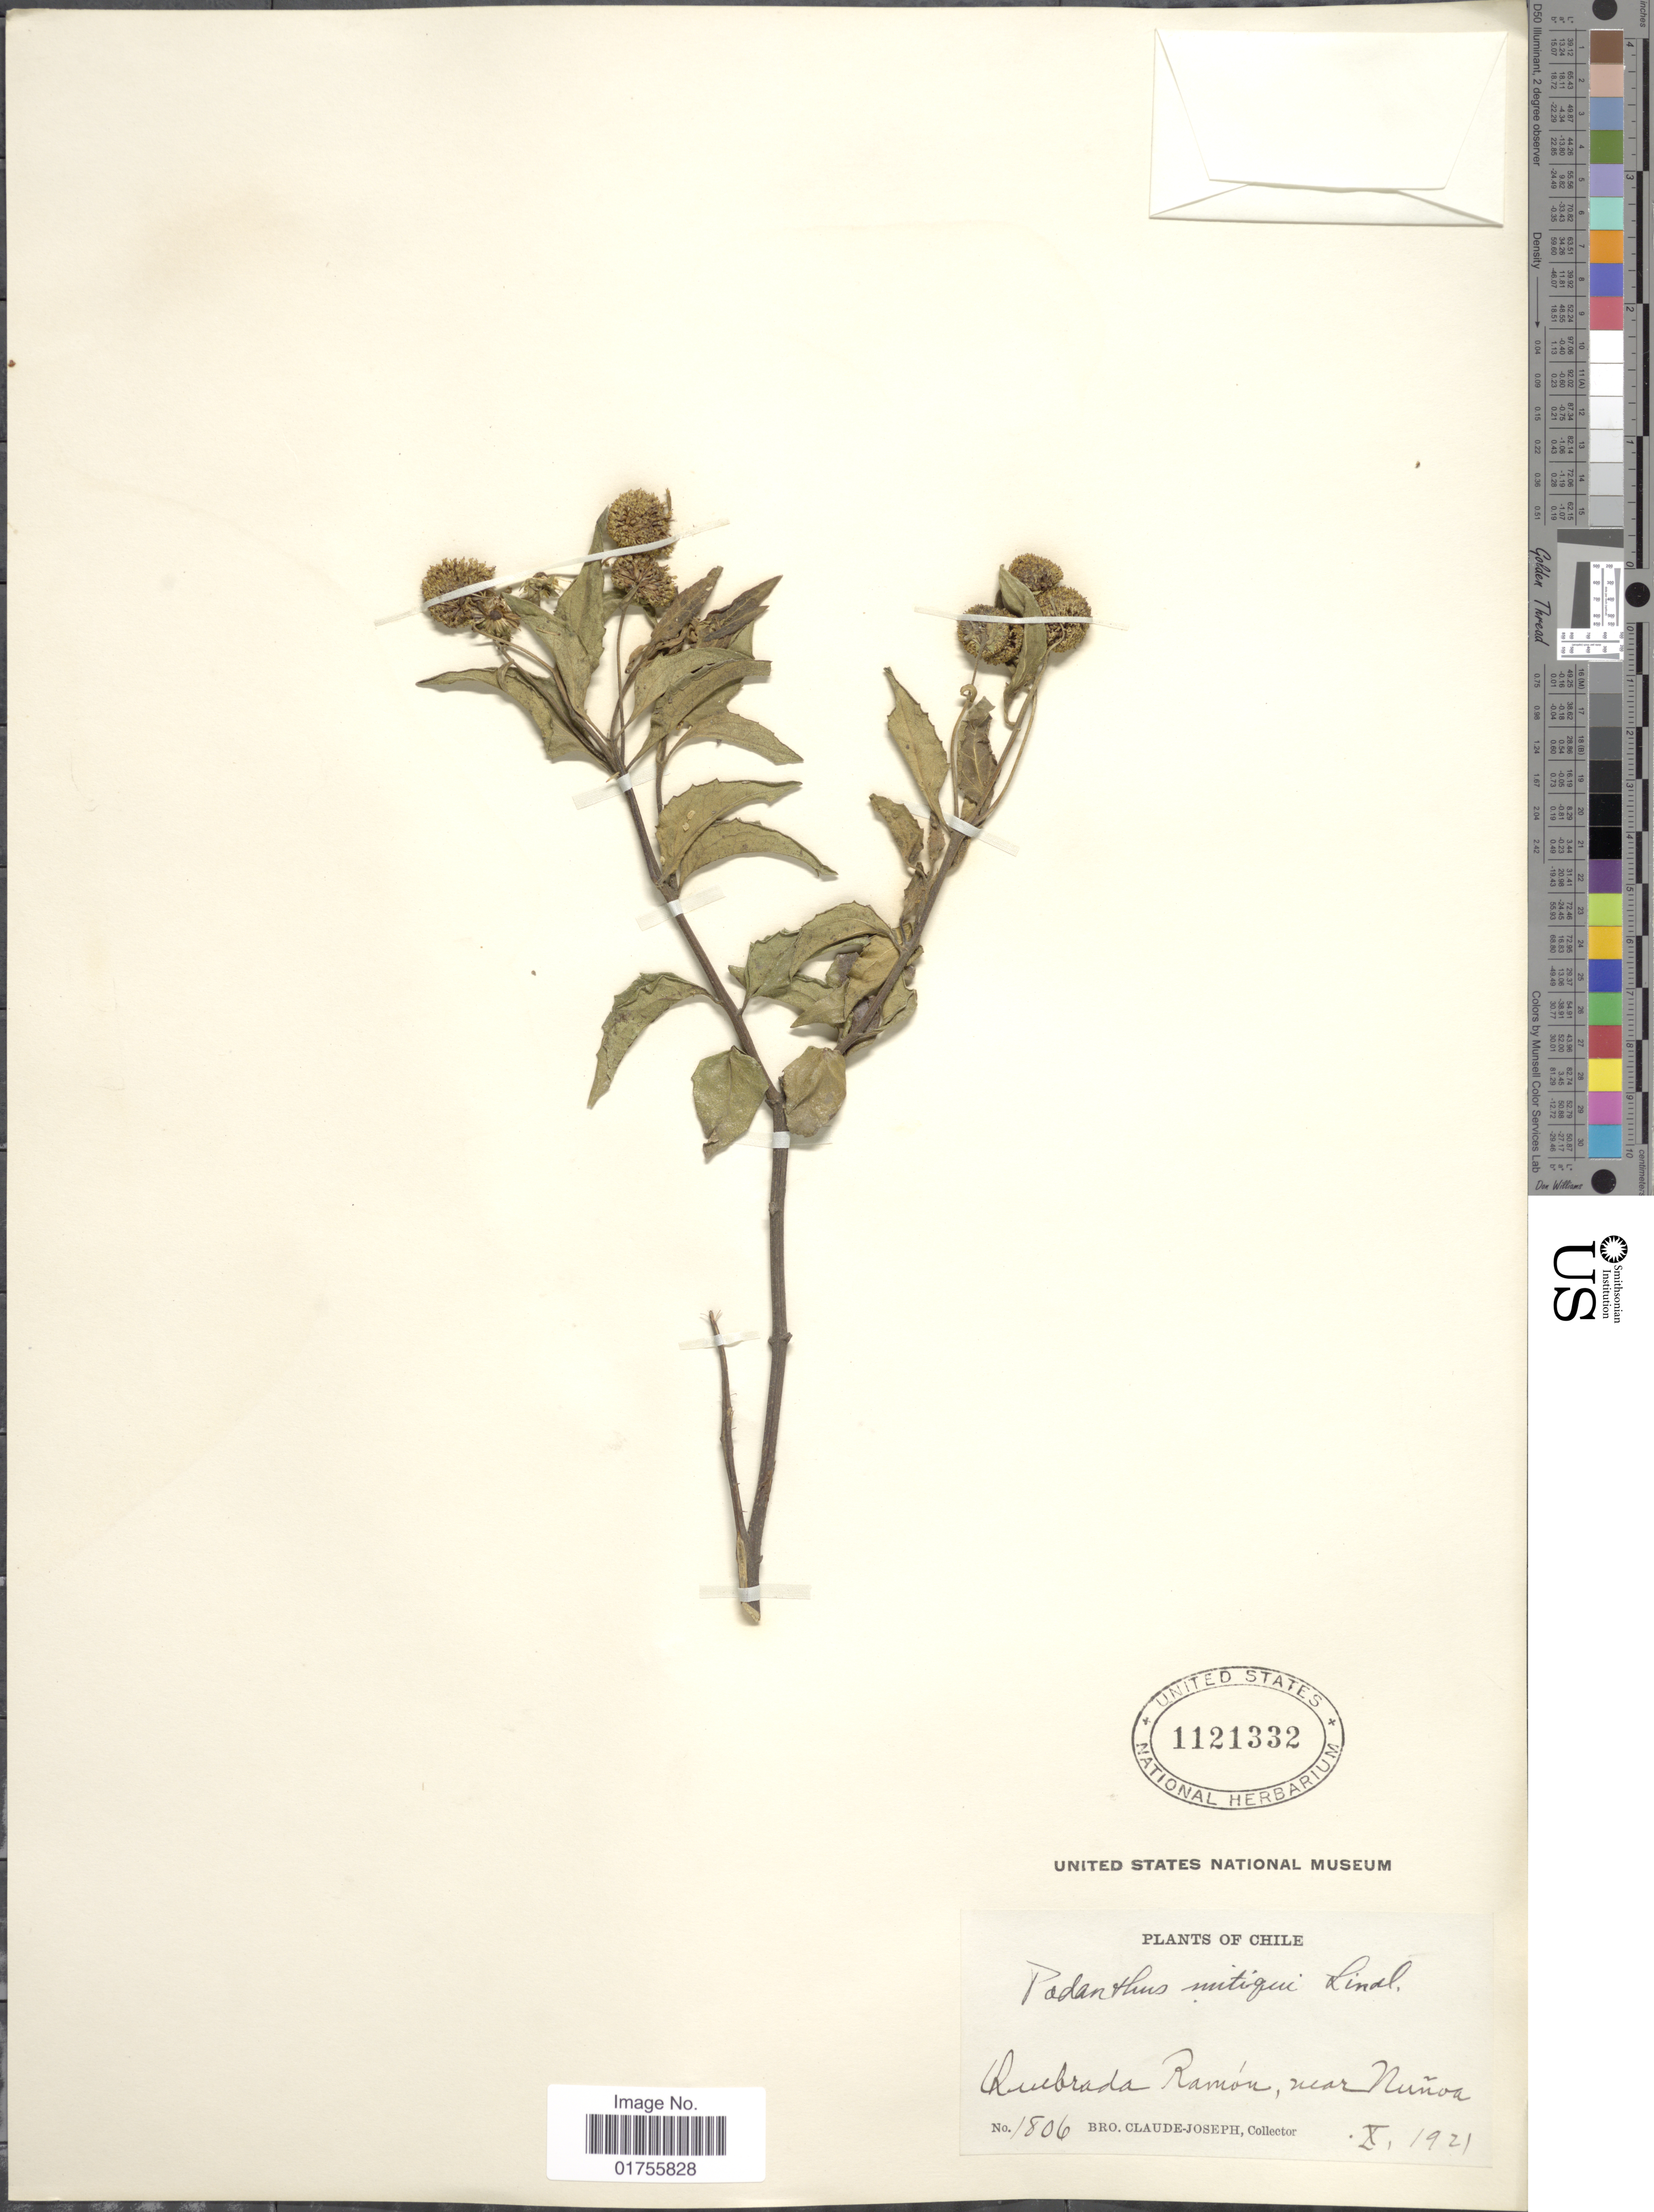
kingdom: Plantae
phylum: Tracheophyta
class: Magnoliopsida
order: Asterales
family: Asteraceae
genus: Podanthus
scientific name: Podanthus mitiqui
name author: Lindl.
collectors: Bro. Claude-Joseph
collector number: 1806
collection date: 1921-10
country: Chile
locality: Quebrada Ramón, near Nuñoa.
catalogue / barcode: US 1121332